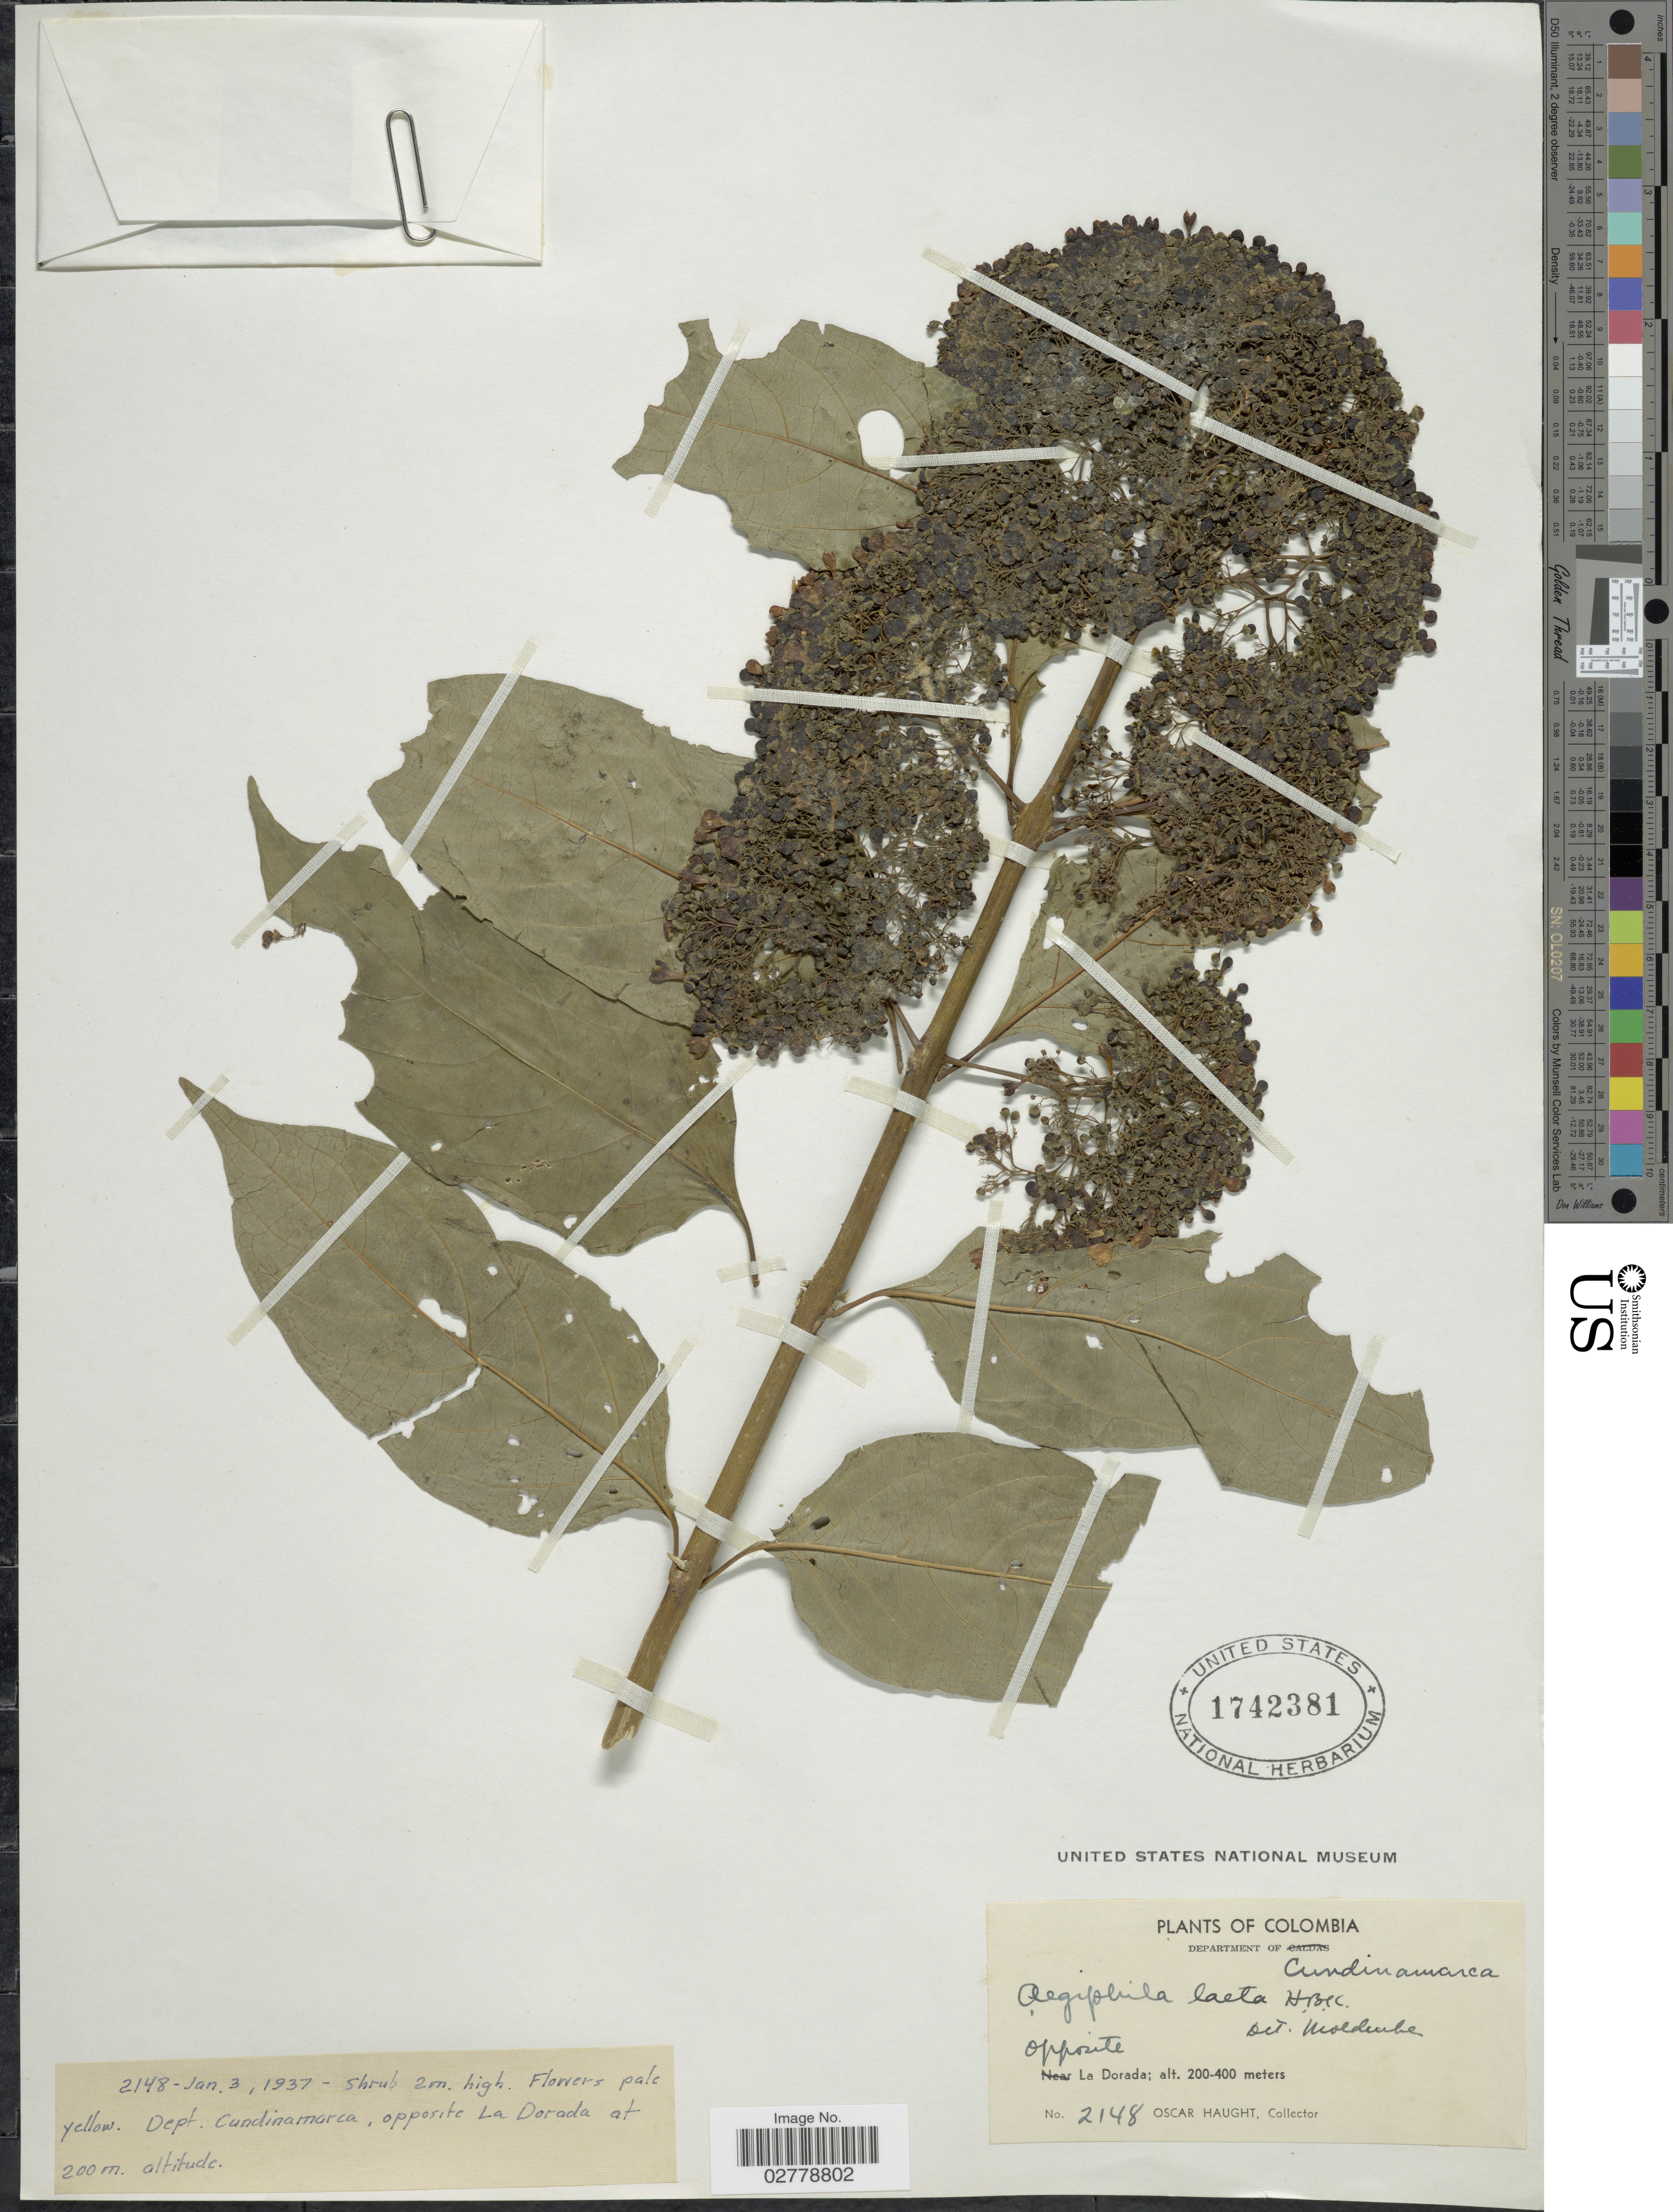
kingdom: Plantae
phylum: Tracheophyta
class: Magnoliopsida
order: Lamiales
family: Lamiaceae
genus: Aegiphila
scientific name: Aegiphila laeta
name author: Kunth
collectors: O. L. Haught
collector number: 2148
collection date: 1937-01-03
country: Colombia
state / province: Cundinamarca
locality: Department of Cundinamarca, opposite La Dorada.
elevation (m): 200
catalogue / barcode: US 1742381